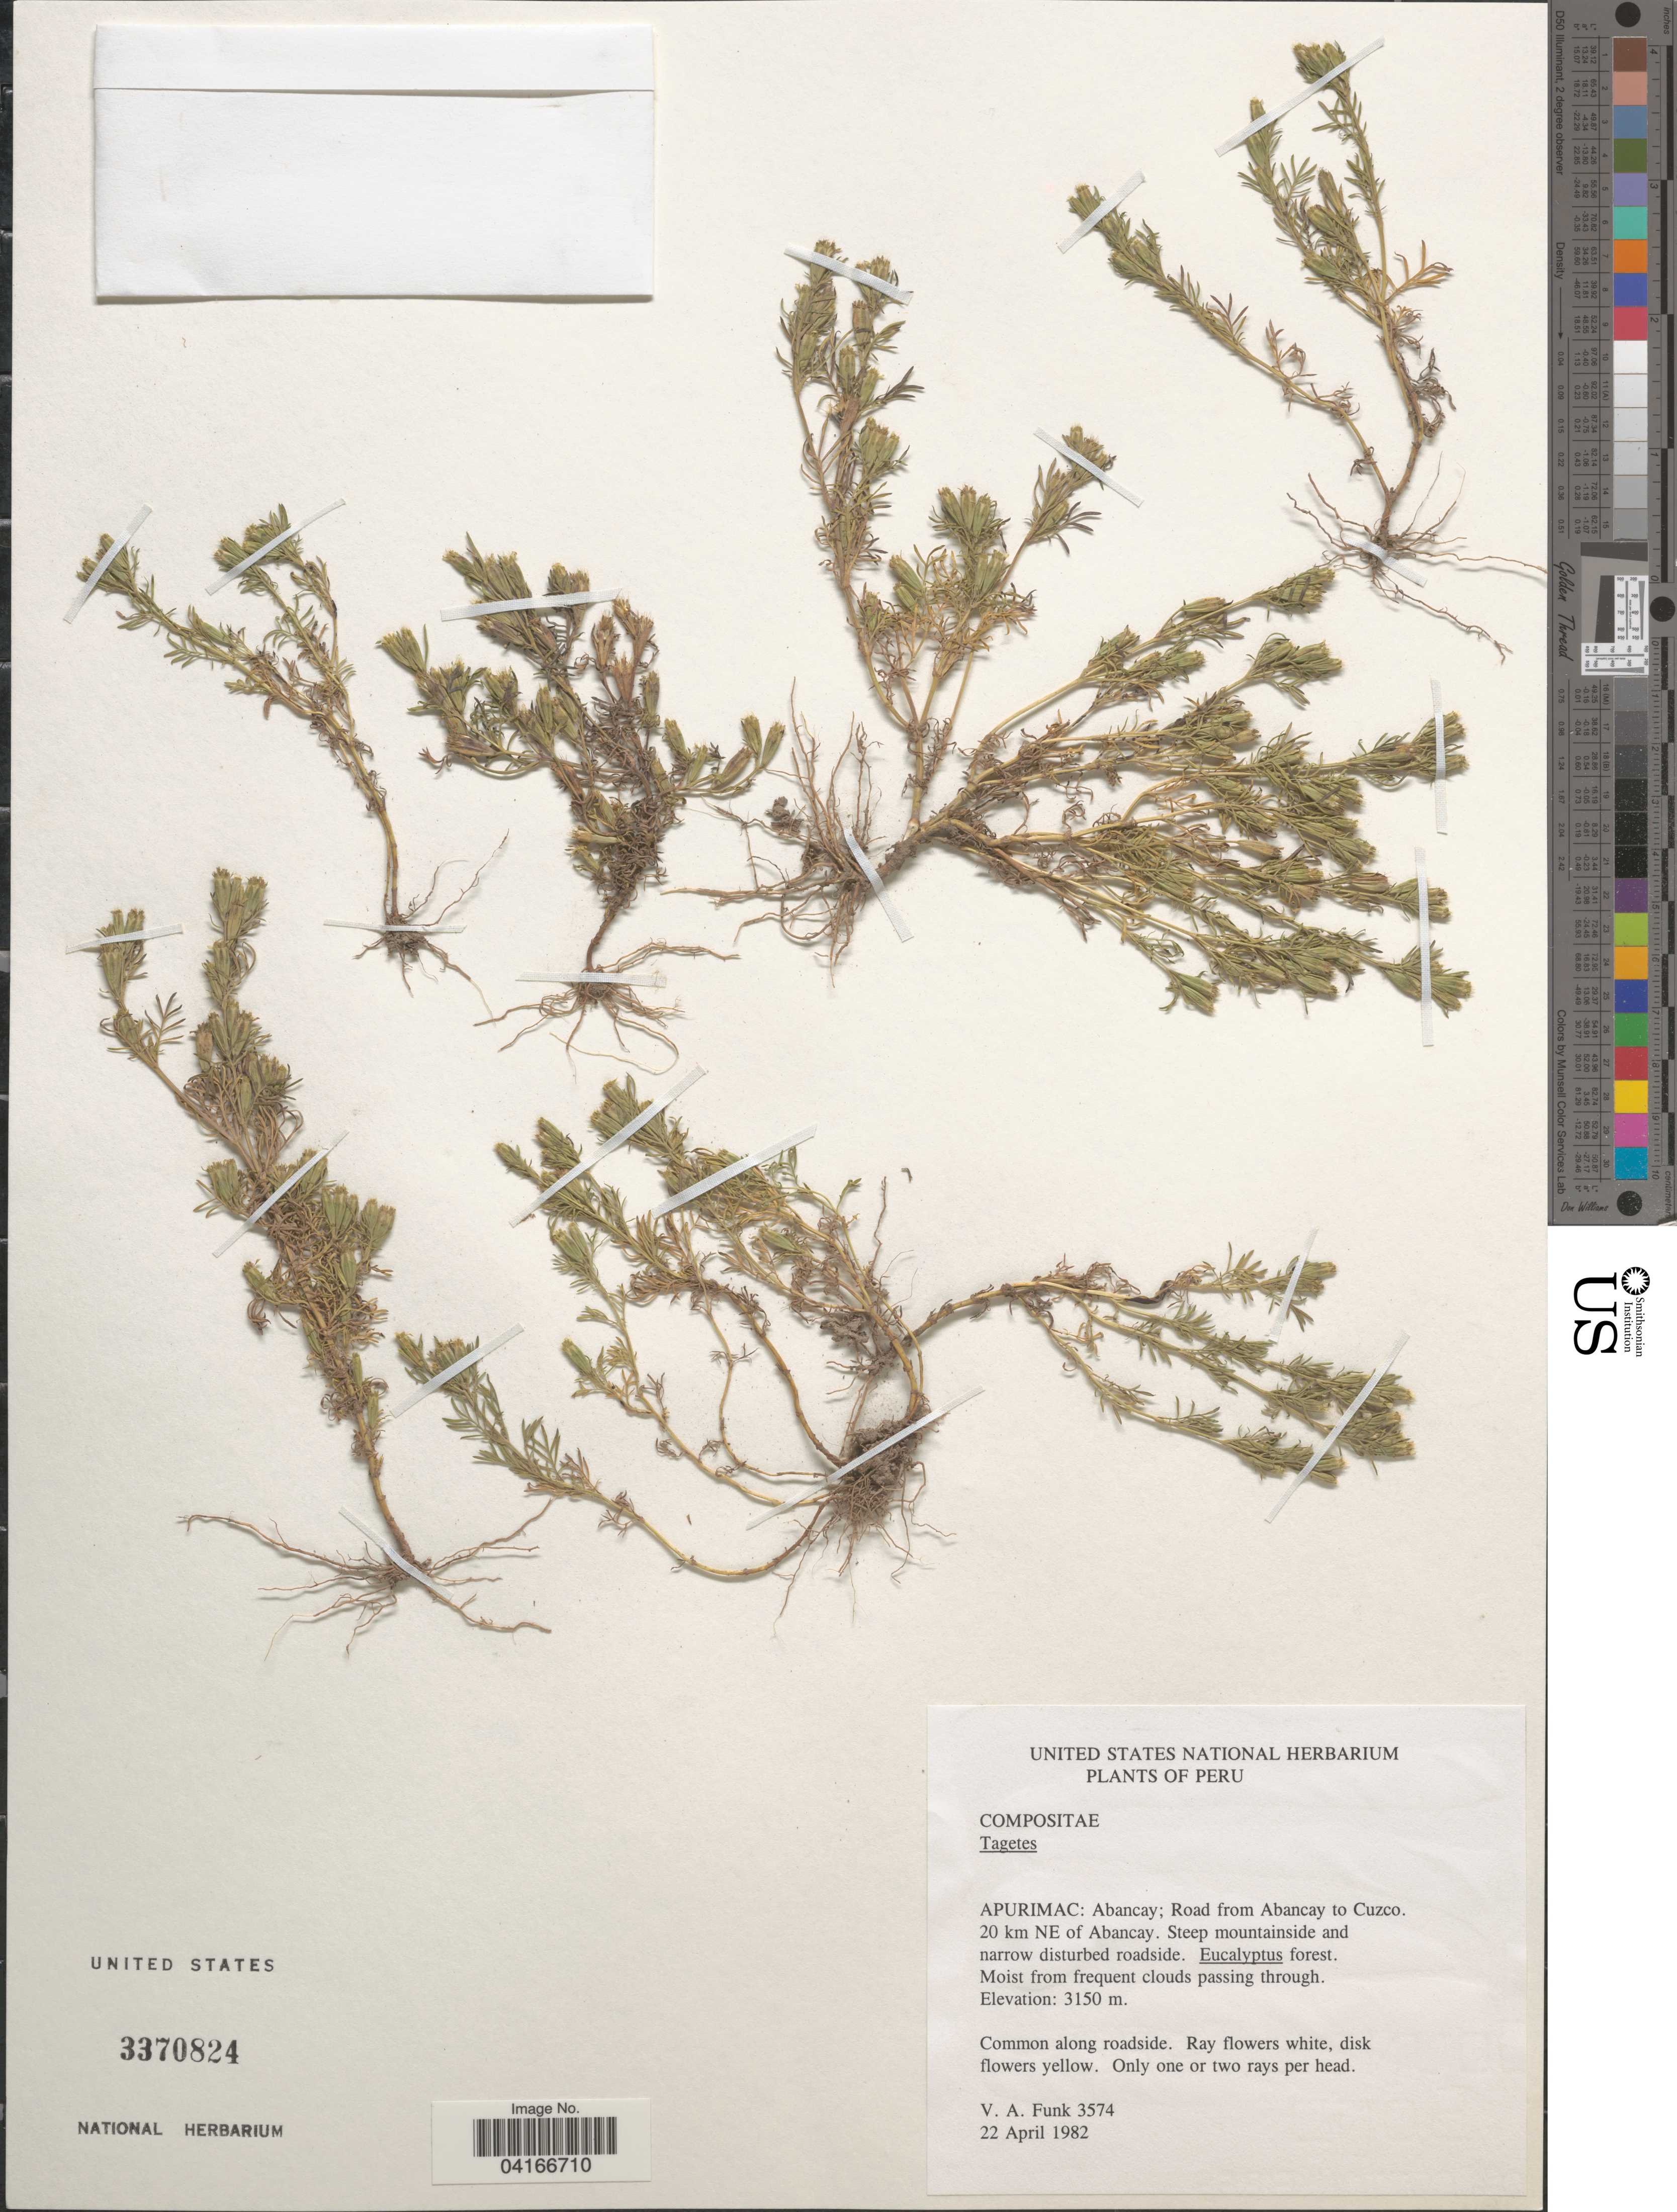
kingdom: Plantae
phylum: Tracheophyta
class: Magnoliopsida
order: Asterales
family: Asteraceae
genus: Tagetes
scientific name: Tagetes sp.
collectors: V. Funk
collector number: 3574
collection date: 1982-04-22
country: Peru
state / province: Apurimac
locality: Abancay; Road from Abancay to Cuzco. 20 km NE of Abancay.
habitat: Steep mountainside and narrow disturbed roadside. Eucalyptus forest. Moist from frequent clouds passing through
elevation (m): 3150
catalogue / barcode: US 3370824